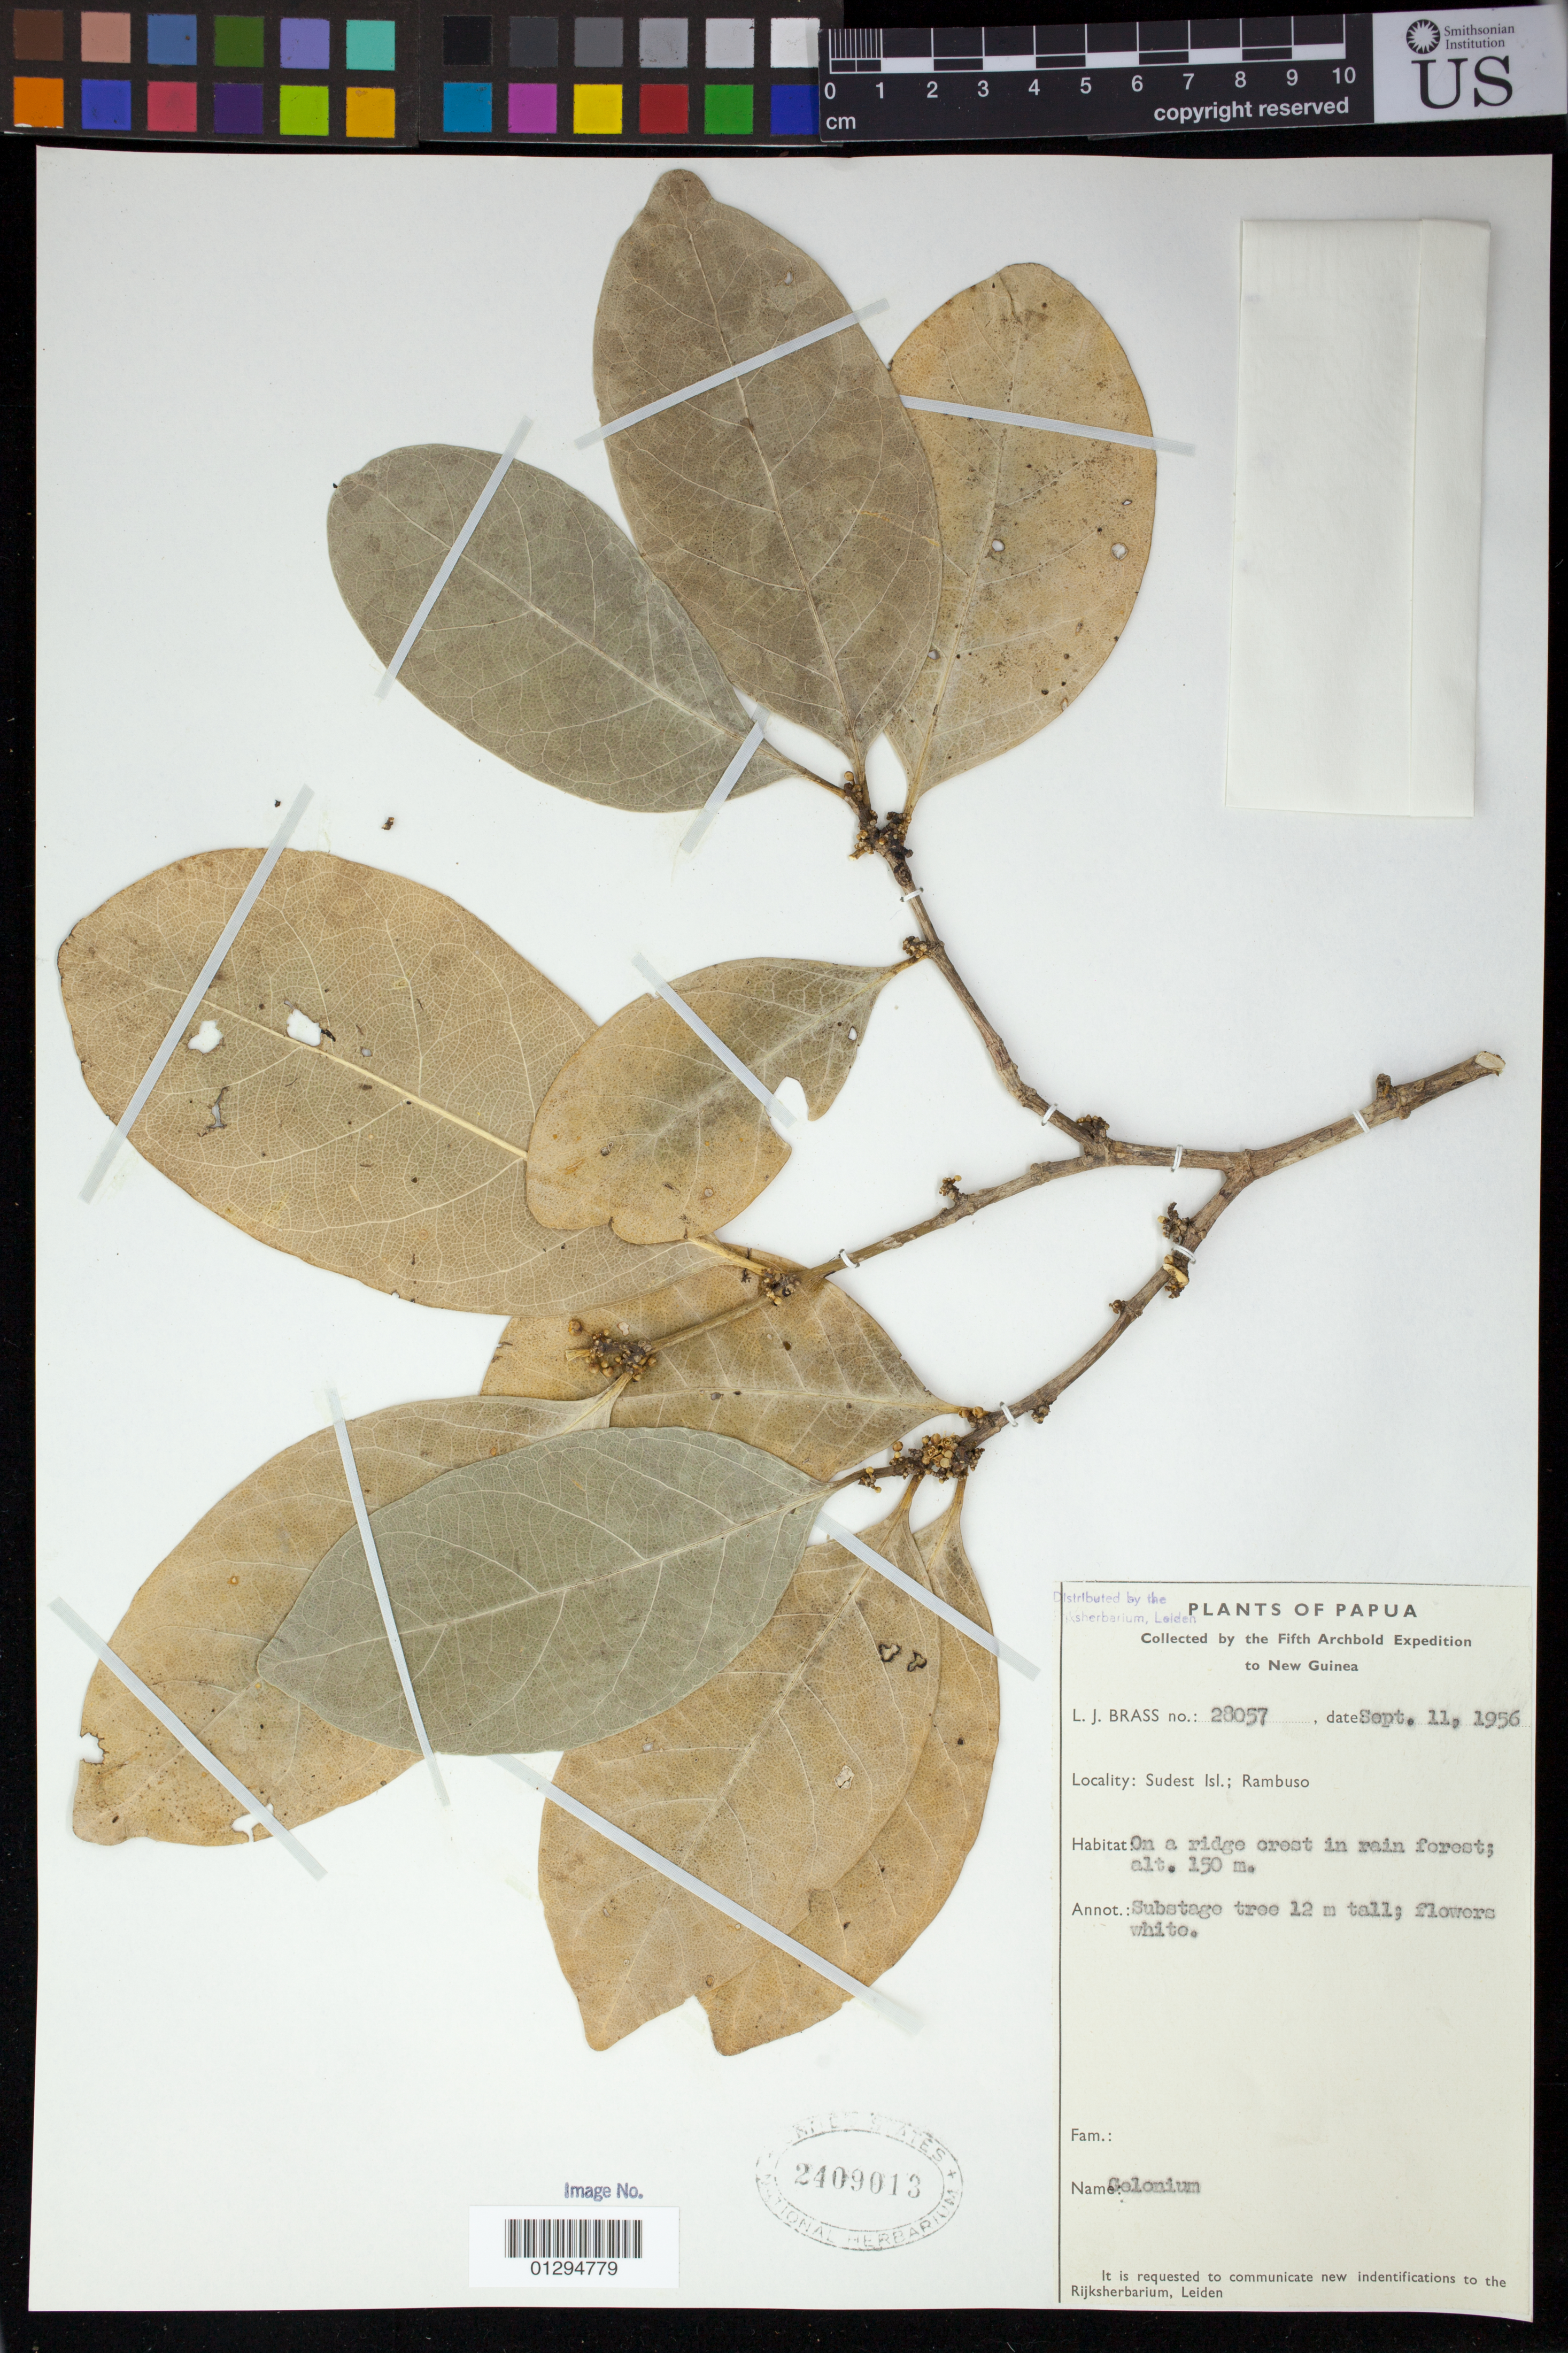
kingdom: Plantae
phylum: Tracheophyta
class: Magnoliopsida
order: Malpighiales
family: Euphorbiaceae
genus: Suregada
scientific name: Suregada sp.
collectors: L. J. Brass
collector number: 28057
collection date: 1956-09-11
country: Papua New Guinea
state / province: Milne Bay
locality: Sudest Isl.; Rambuso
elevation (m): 150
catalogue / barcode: US 2409013